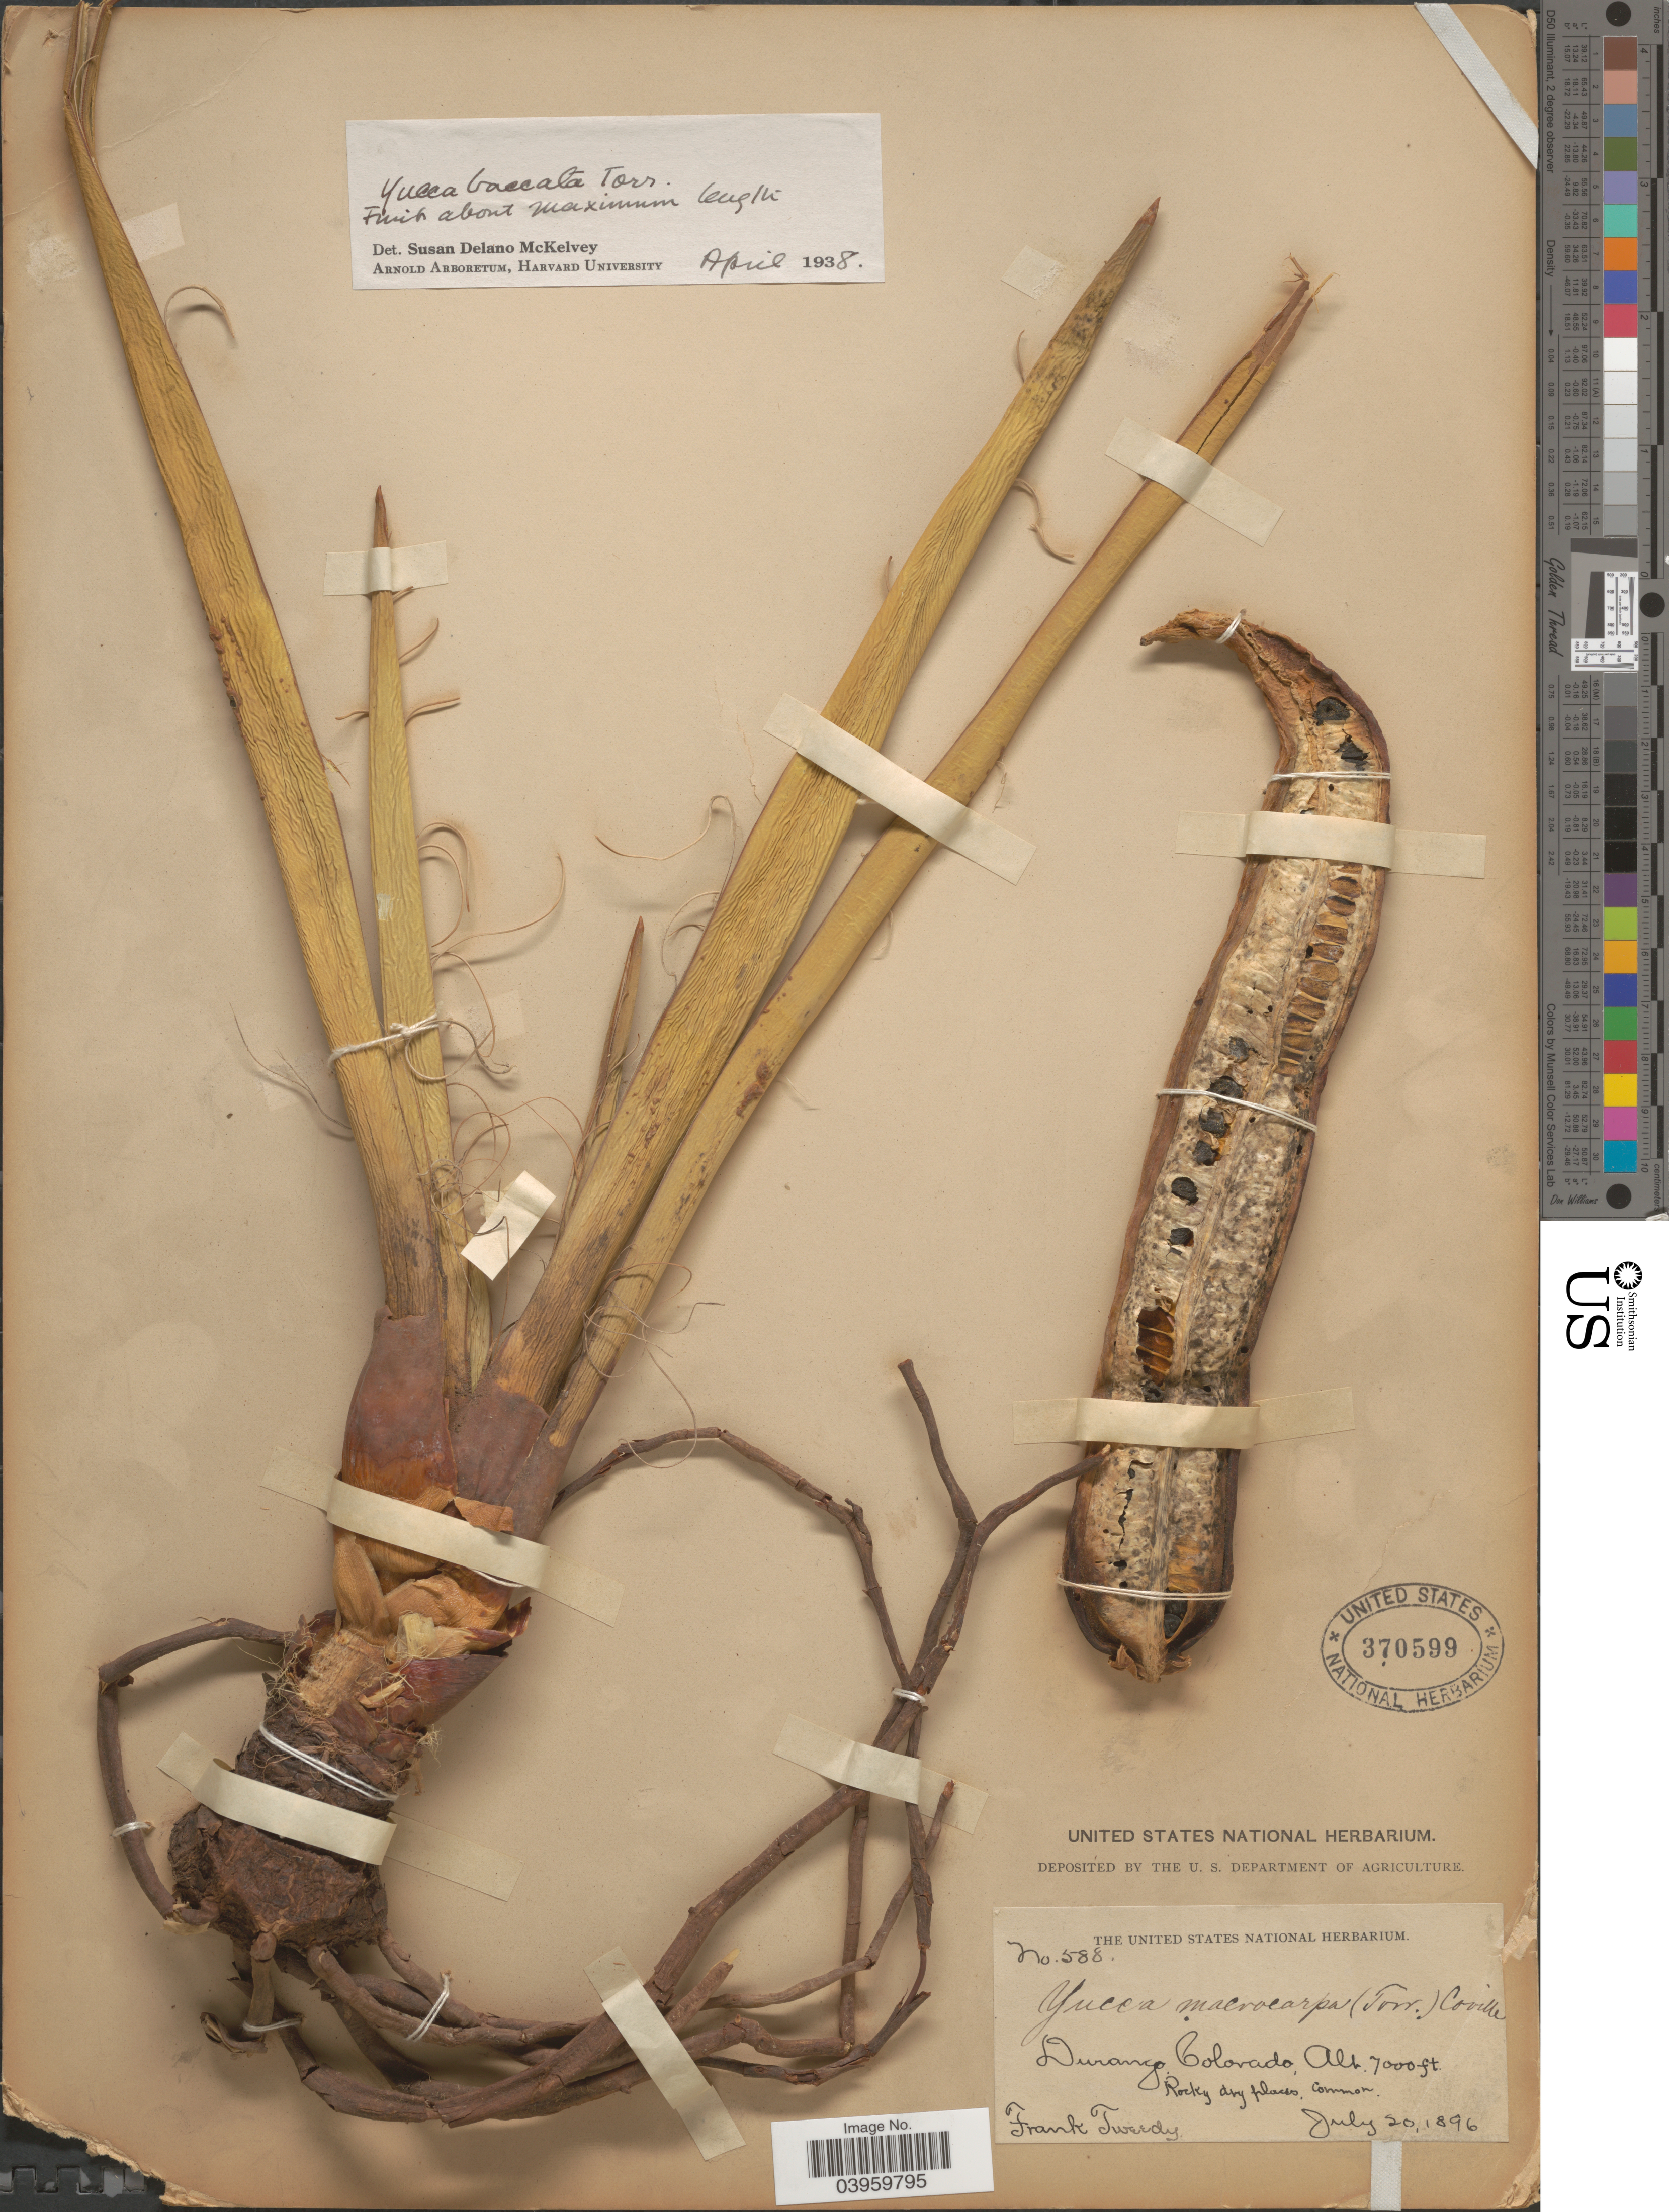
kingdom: Plantae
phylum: Tracheophyta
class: Liliopsida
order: Asparagales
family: Asparagaceae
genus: Yucca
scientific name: Yucca baccata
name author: Torr.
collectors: F. Tweedy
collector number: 588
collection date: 1896-07-20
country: United States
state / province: Colorado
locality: Durango.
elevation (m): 2134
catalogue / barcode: US 370599